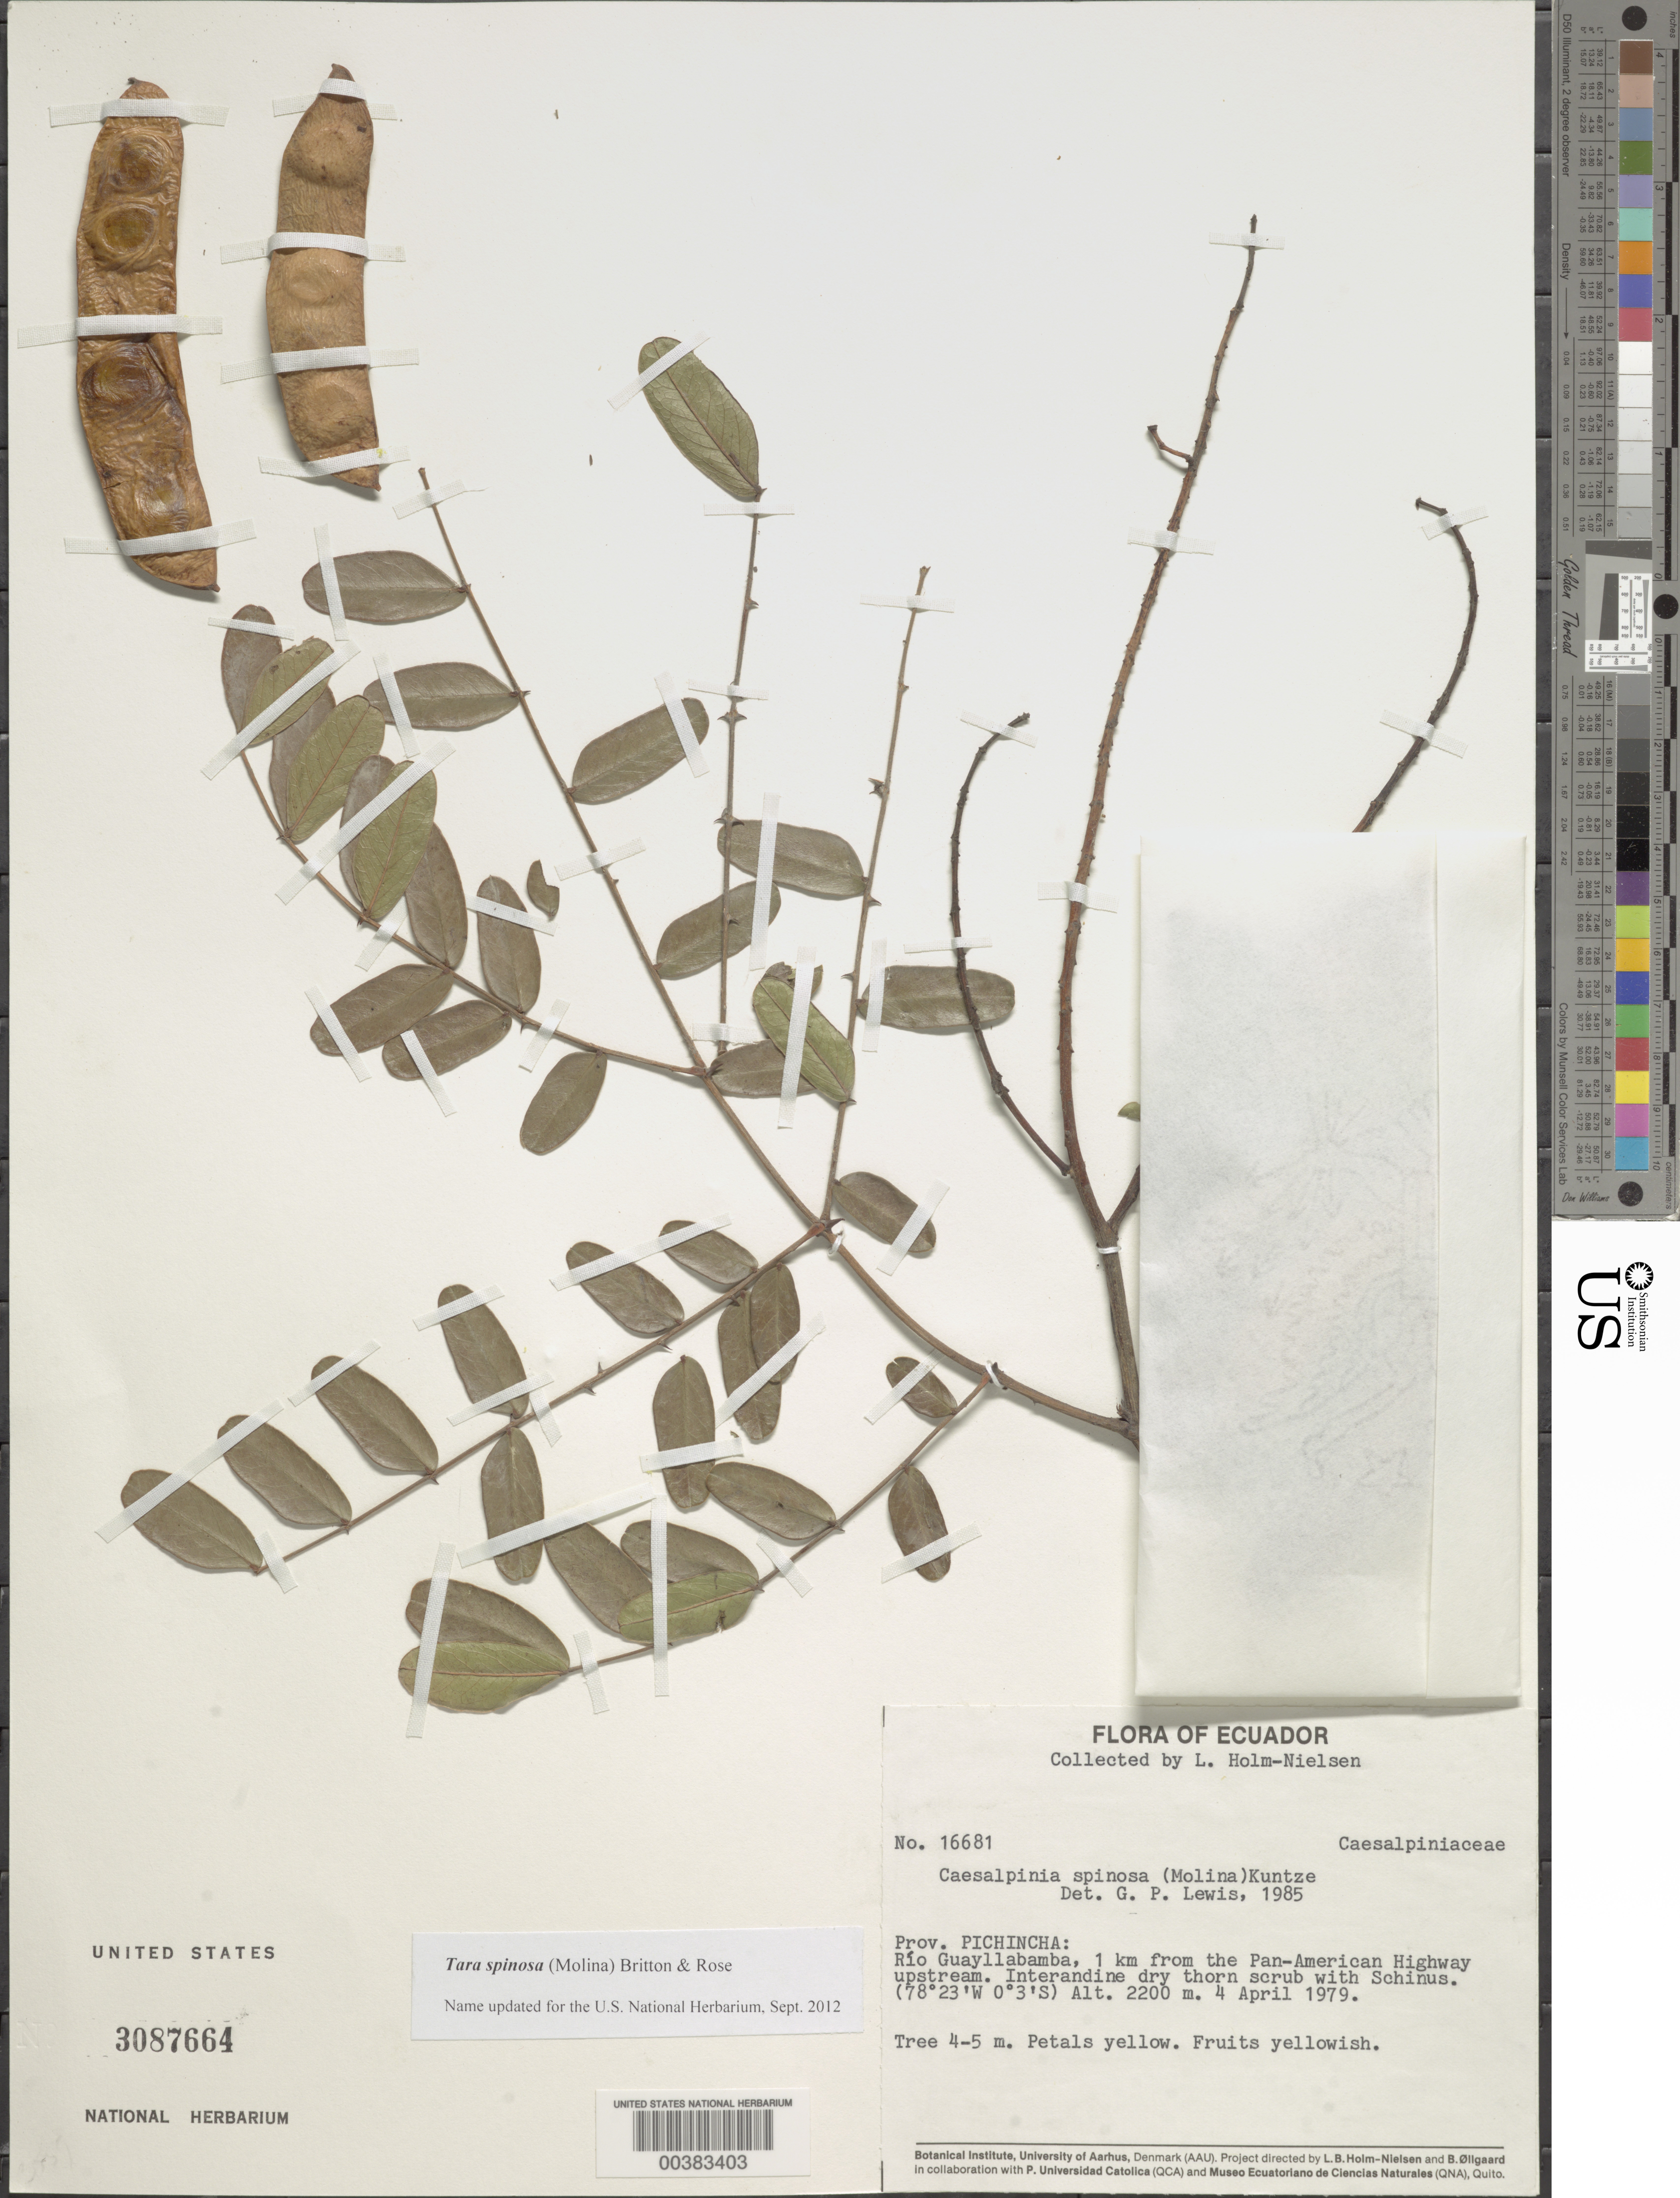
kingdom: Plantae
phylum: Tracheophyta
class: Magnoliopsida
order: Fabales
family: Fabaceae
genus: Tara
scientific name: Tara spinosa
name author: (Molina) Britton & Rose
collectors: L. B. Holm-Nielsen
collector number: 16681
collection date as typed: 04 Apr 1979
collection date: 1979-04-04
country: Ecuador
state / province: Pichincha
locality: Rio Guayllabamba, 1 km from the Pan American Hwy upstream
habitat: Interandine dry thorn scrub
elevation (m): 2200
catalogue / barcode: US 3087664